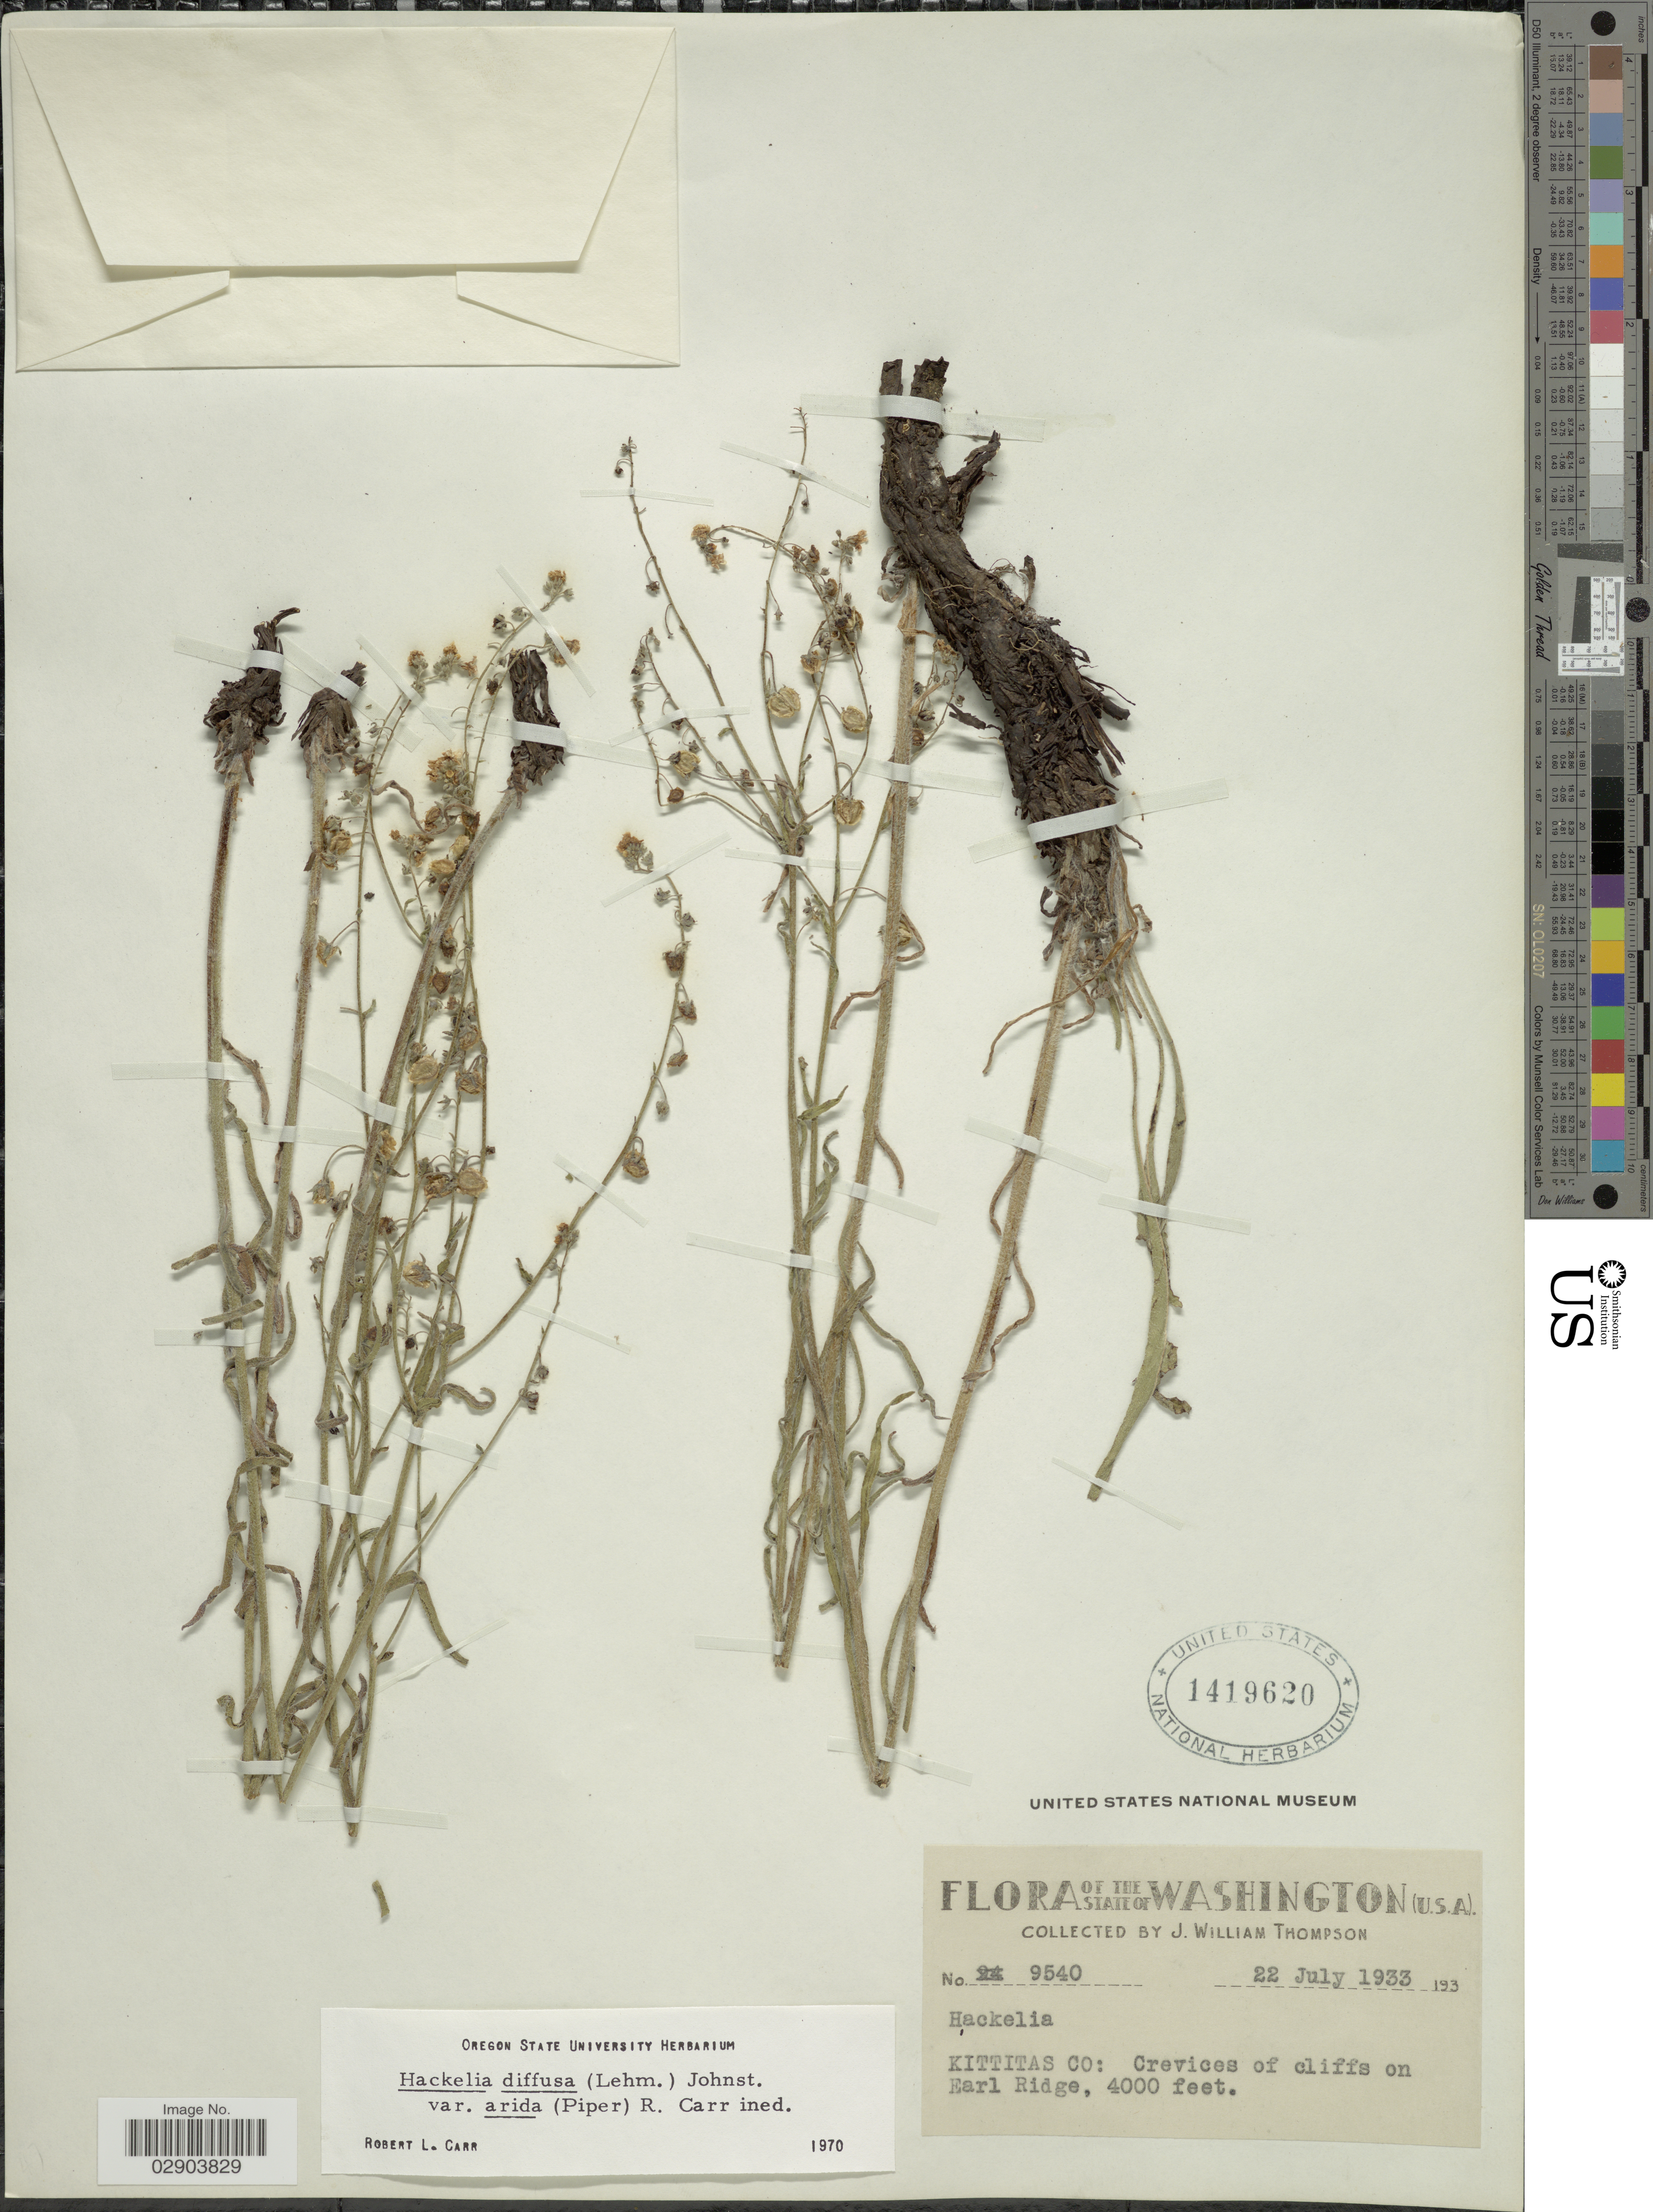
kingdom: Plantae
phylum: Tracheophyta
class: Magnoliopsida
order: Boraginales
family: Boraginaceae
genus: Hackelia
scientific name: Hackelia diffusa var. arida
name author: (Piper) Carr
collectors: J. W. Thompson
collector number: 9540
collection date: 1933-07-22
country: United States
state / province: Washington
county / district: Kittitas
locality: Kittitas Co., Crevices of cliffs on Earl Ridge.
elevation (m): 1219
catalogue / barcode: US 1419620